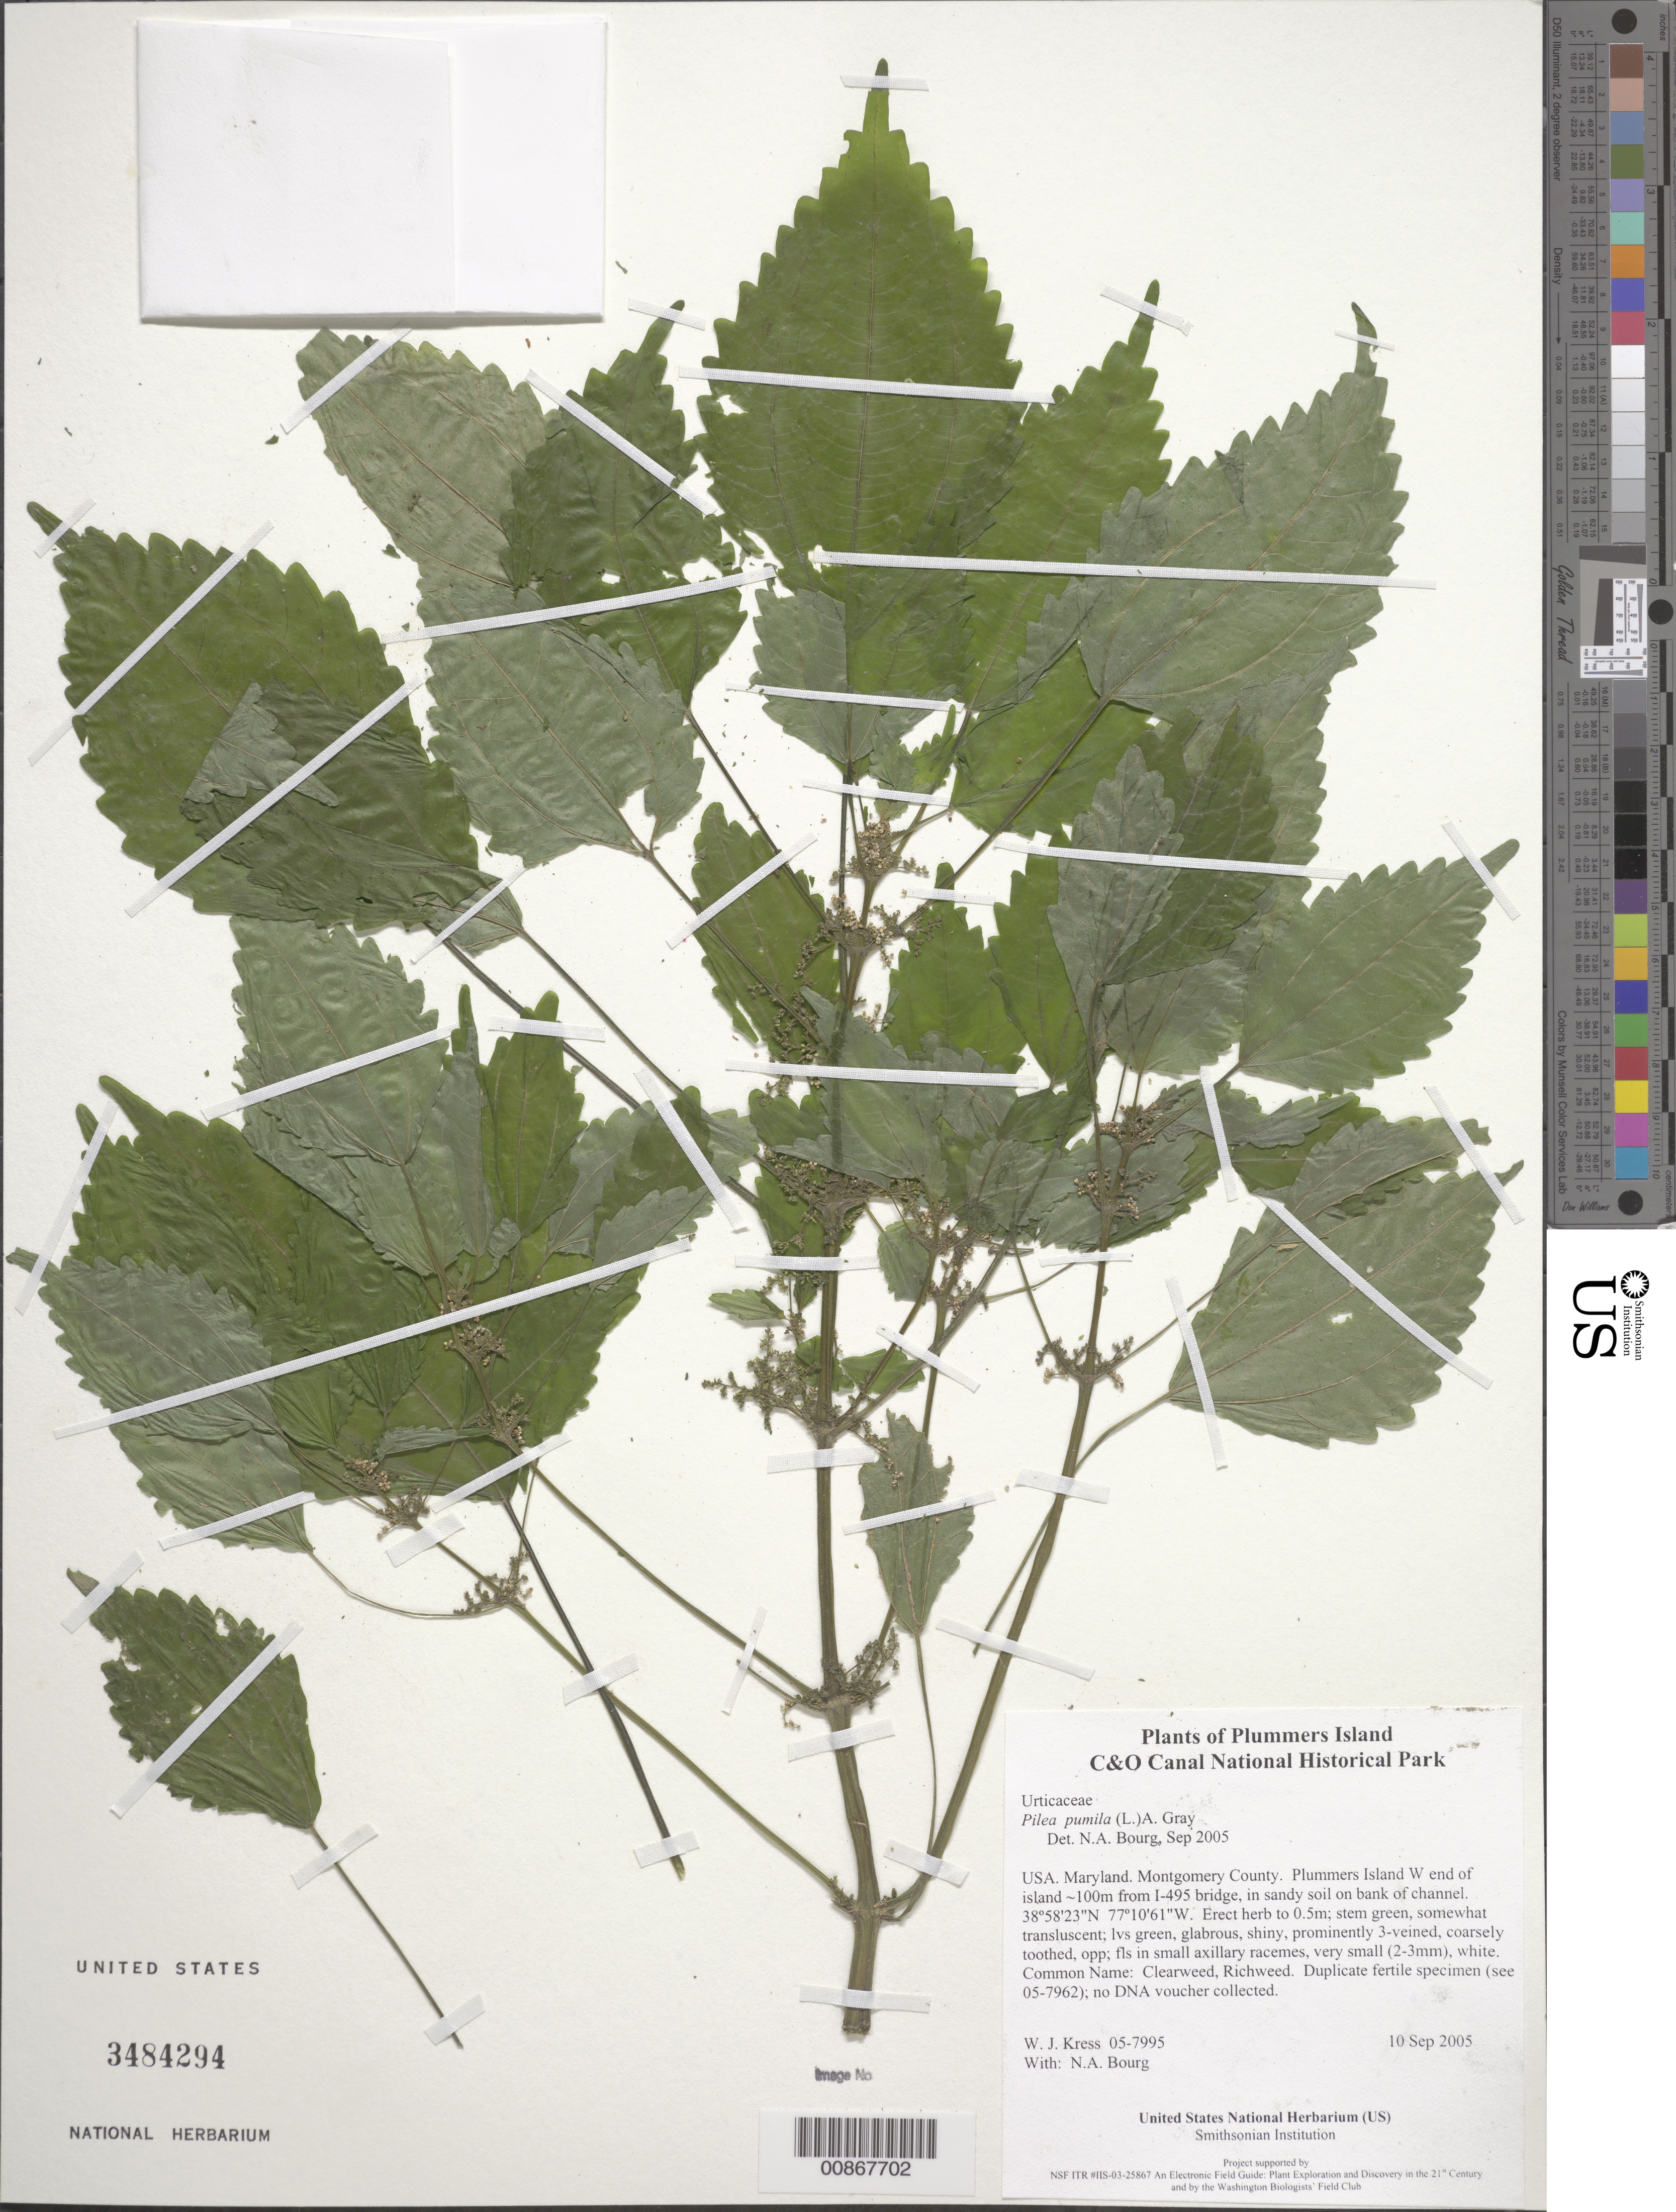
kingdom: Plantae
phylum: Tracheophyta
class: Magnoliopsida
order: Rosales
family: Urticaceae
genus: Pilea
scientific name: Pilea pumila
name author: (L.) A. Gray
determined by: Bourg, N. A.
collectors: W. J. Kress & N. A. Bourg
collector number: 05-7995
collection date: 2005-09-10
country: United States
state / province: Maryland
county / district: Montgomery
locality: Chesapeake and Ohio Canal National Historical Park, Plummers Island W end of island ~100m from I-495 bridge, in sandy soil on bank of channel.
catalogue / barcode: US 3484294